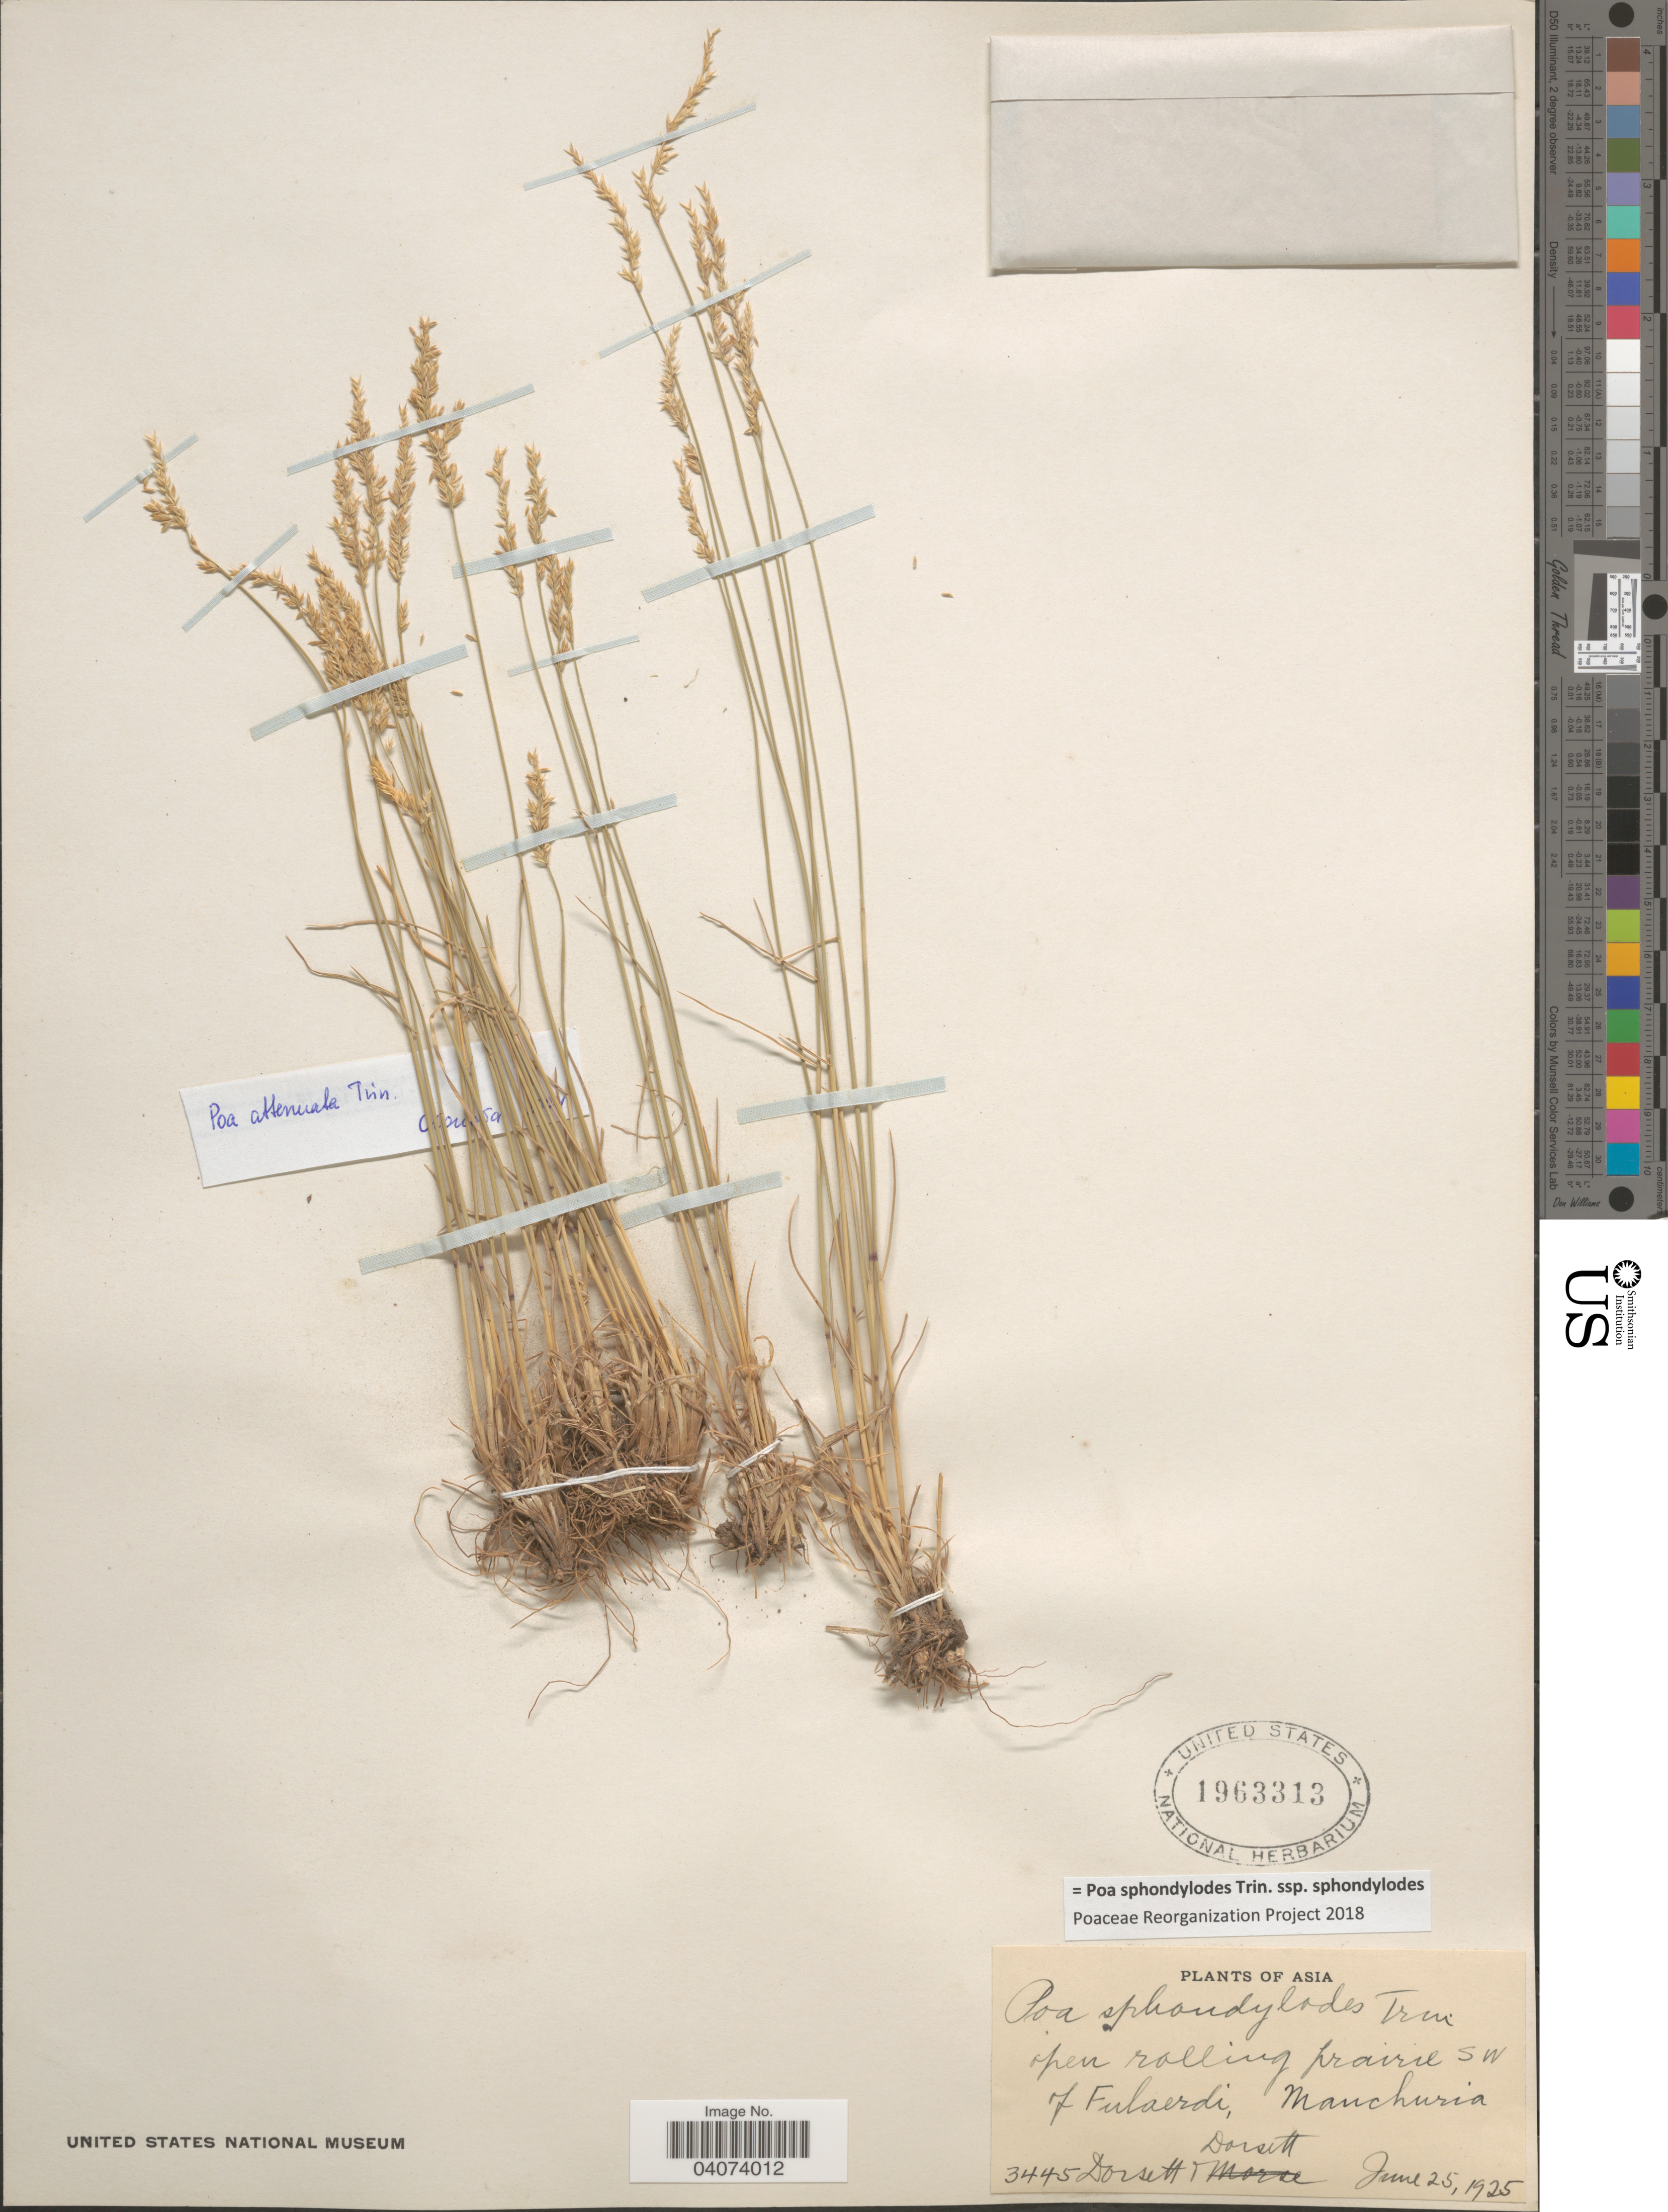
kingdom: Plantae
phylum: Tracheophyta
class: Liliopsida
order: Poales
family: Poaceae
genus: Poa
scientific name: Poa sphondylodes subsp. sphondylodes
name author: Trin.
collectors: -- Dorsett & -- Dorsett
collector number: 3445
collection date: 1925-06-25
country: China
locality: Open rolling prairie SW of Fulaerdi, Manchuria. Asia.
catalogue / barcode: US 1963313